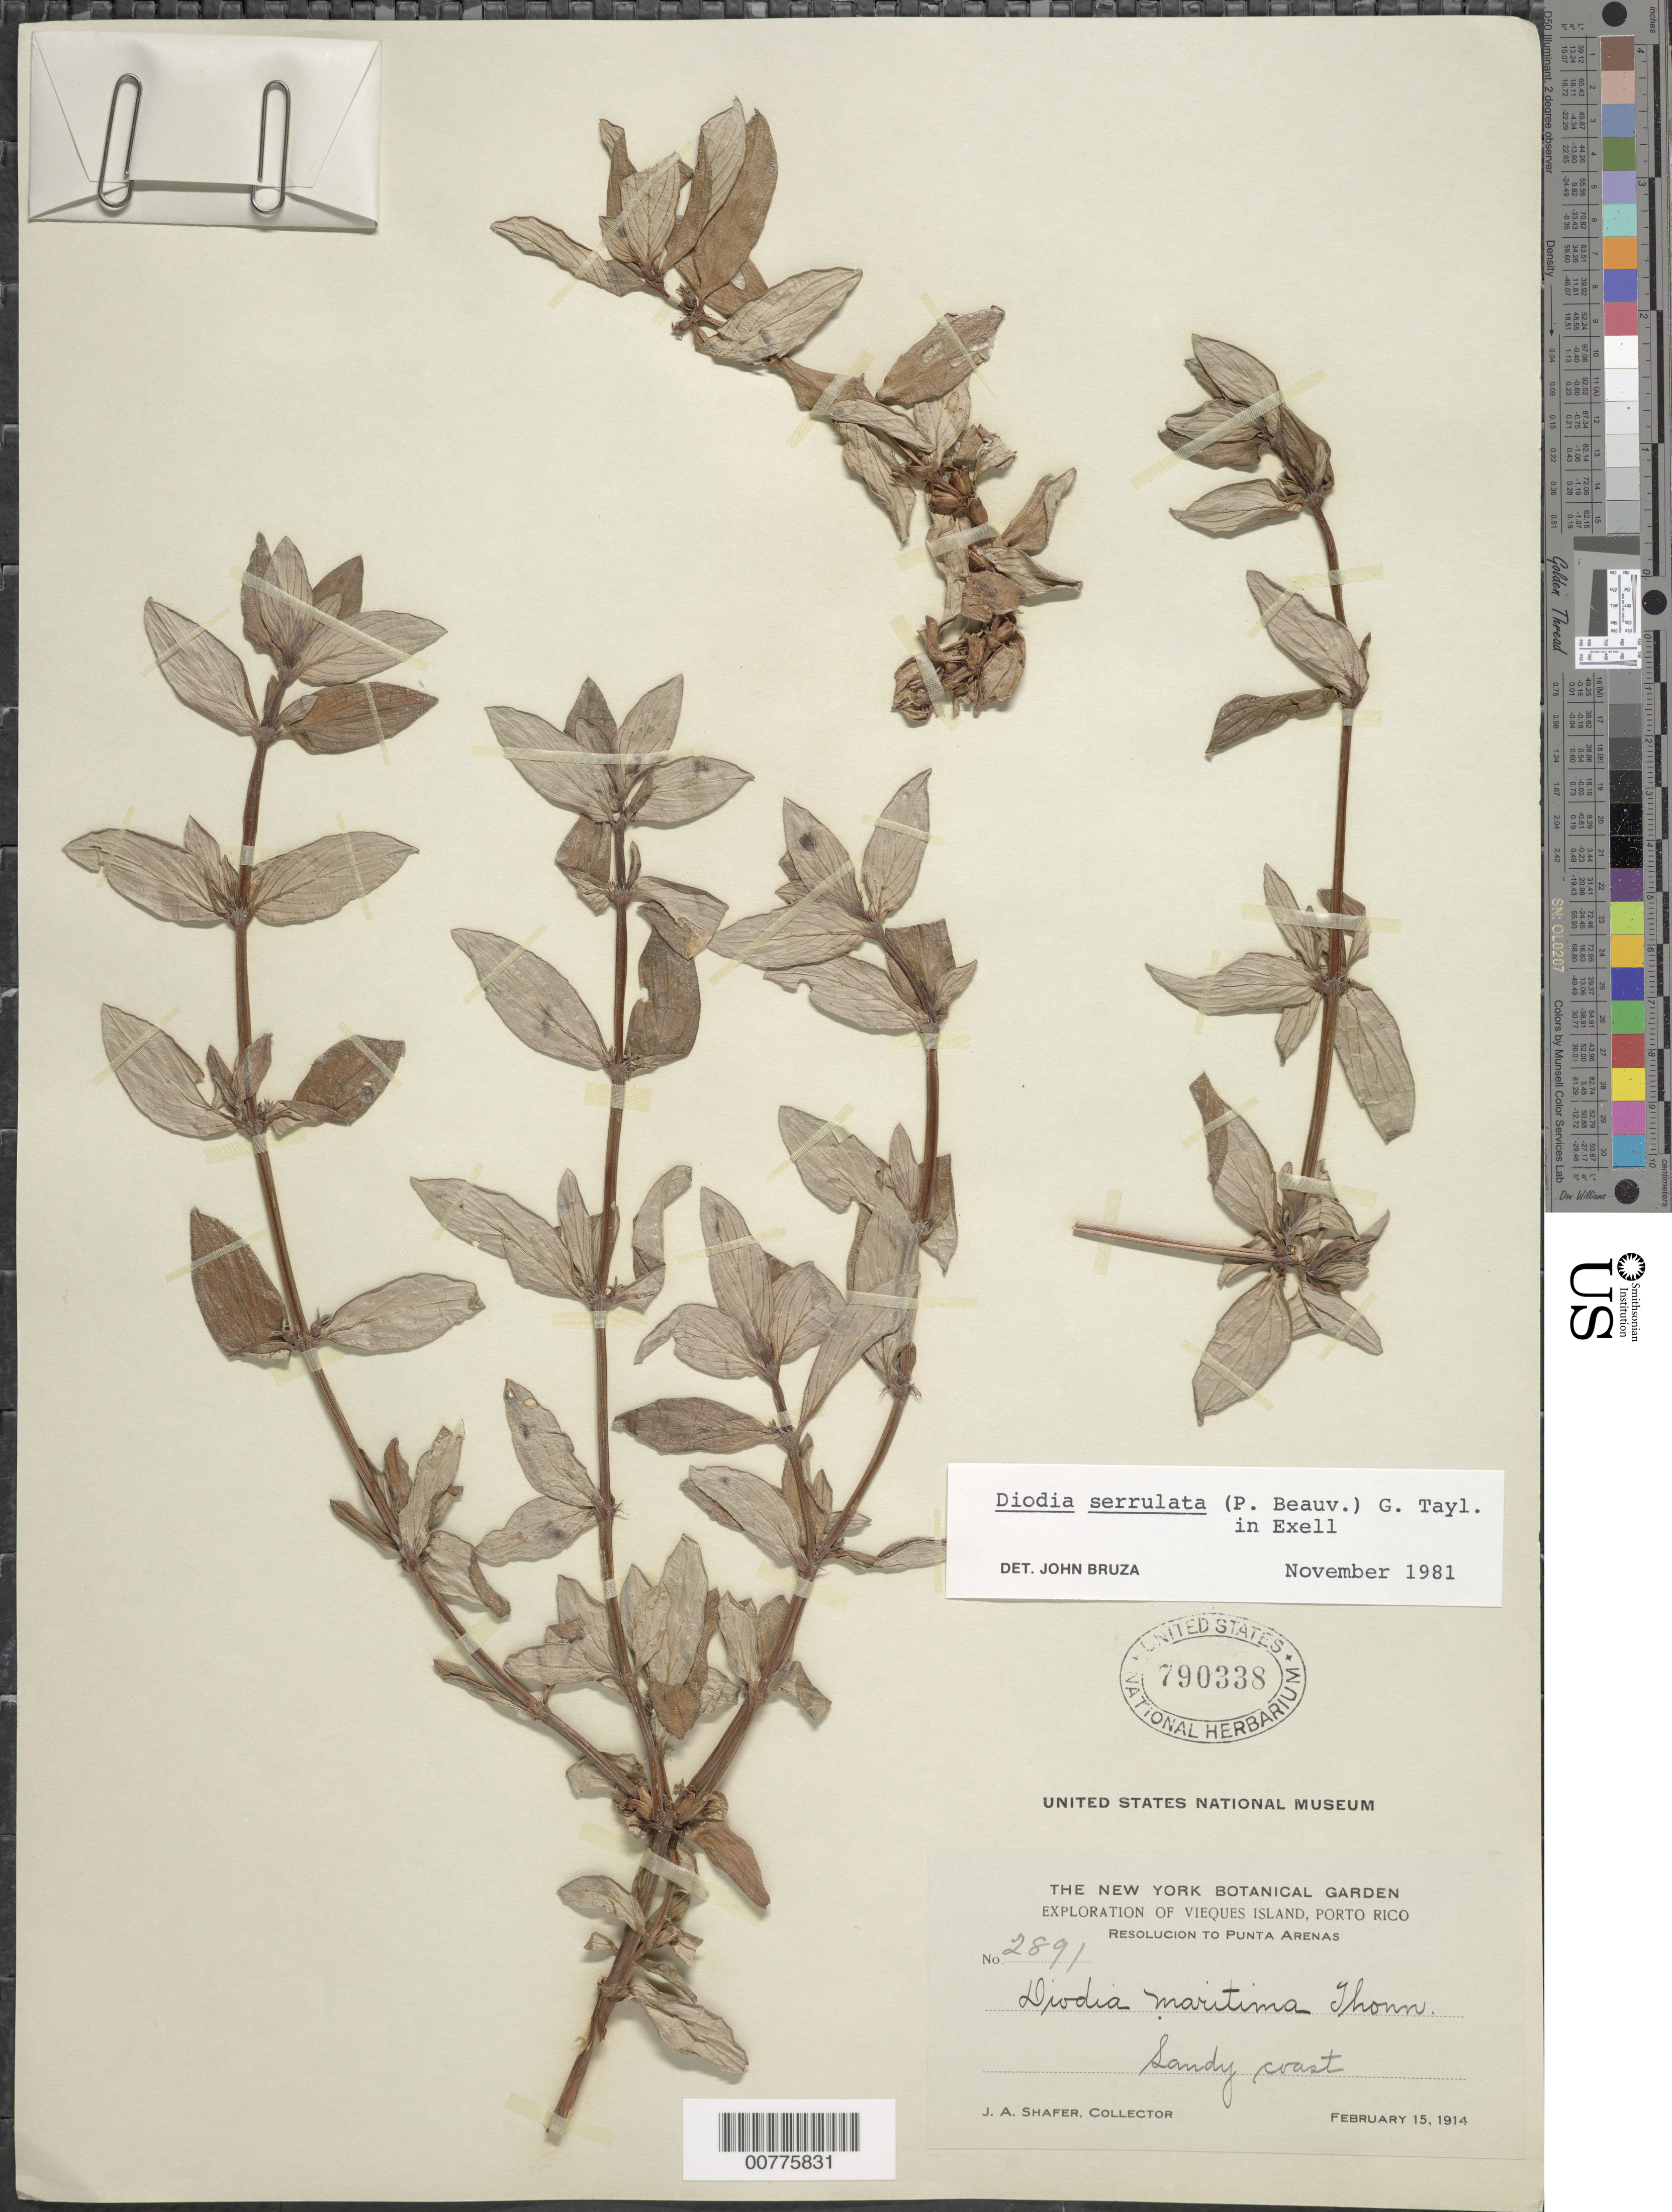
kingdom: Plantae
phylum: Tracheophyta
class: Magnoliopsida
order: Gentianales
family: Rubiaceae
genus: Diodia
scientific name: Diodia serrulata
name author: (P. Beauv.) G. Taylor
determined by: Bruza, J.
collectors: J. A. Shafer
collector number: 2891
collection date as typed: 15 Feb 1914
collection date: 1914-02-15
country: Puerto Rico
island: Vieques I.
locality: Resolucion to Punta Arenas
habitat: Sandy coast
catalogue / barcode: US 790338